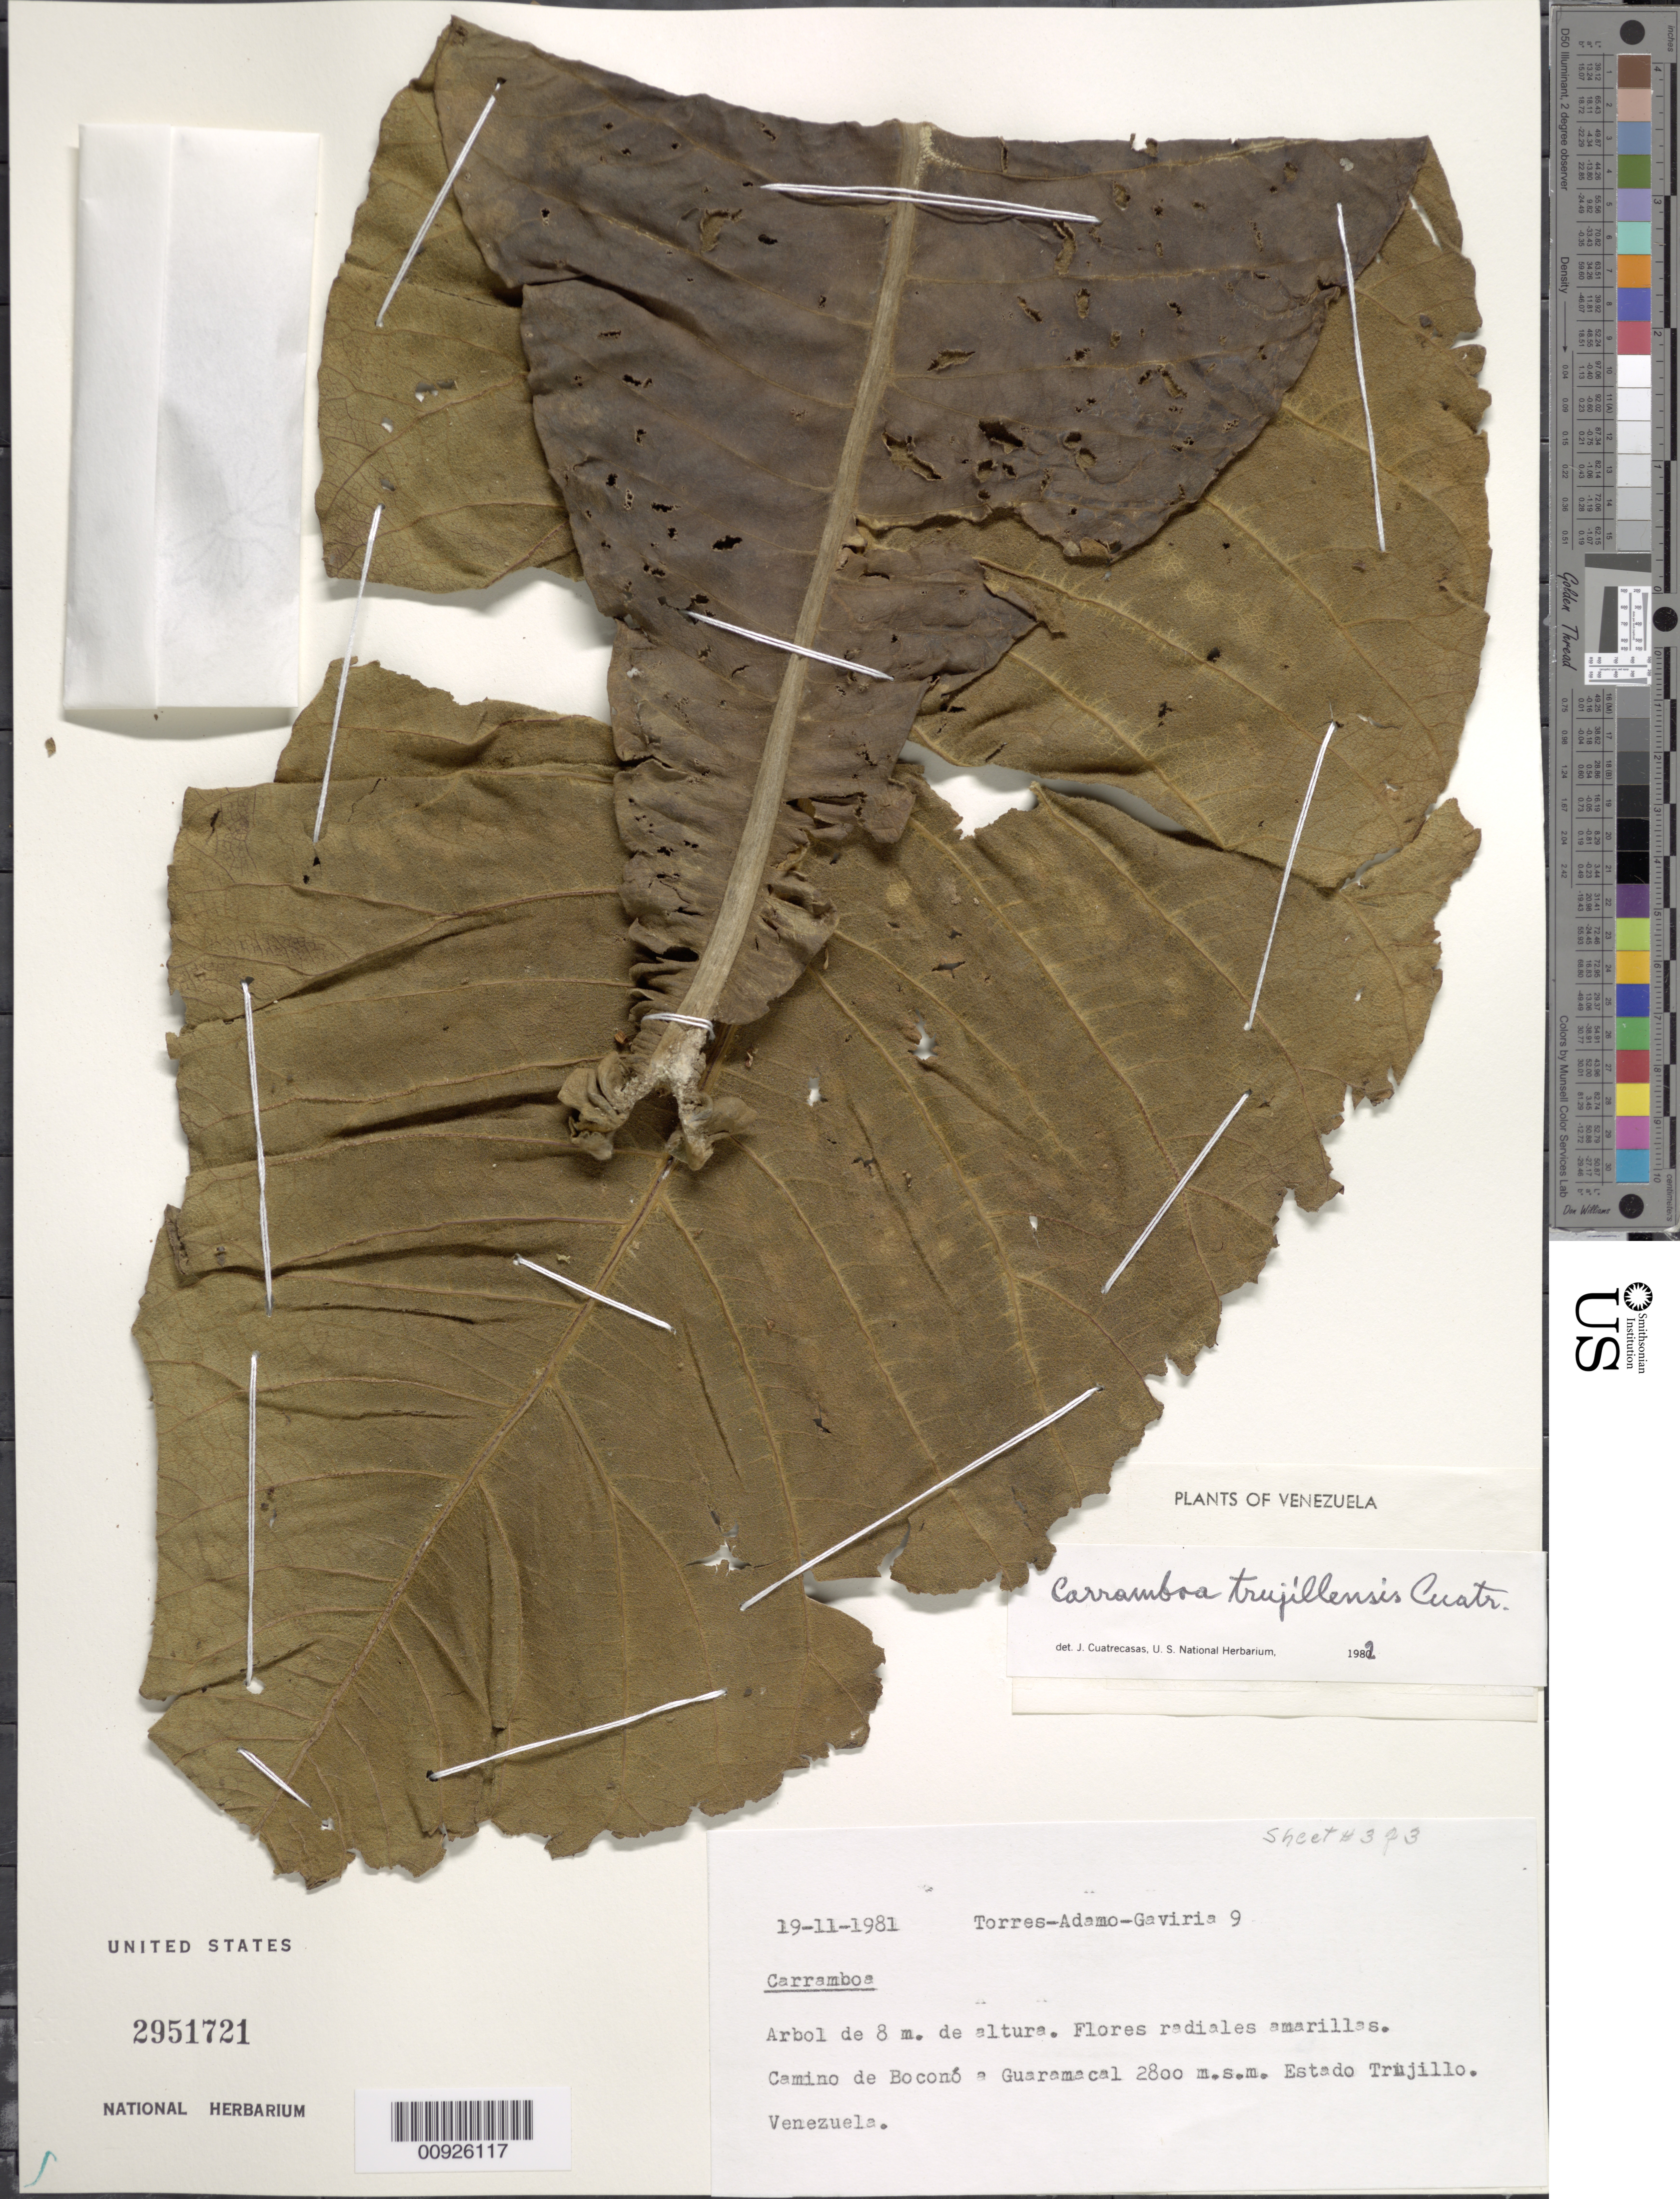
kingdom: Plantae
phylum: Tracheophyta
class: Magnoliopsida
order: Asterales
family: Asteraceae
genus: Carramboa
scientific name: Carramboa trujillensis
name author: (Cuatrec.) Cuatrec.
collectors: -. Torres, G. Adamo & Gaviria, --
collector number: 9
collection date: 1981-11-19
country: Venezuela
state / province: Trujillo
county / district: Boconó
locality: Camino de Bocono a Guaramacal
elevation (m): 2800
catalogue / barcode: US 2951721